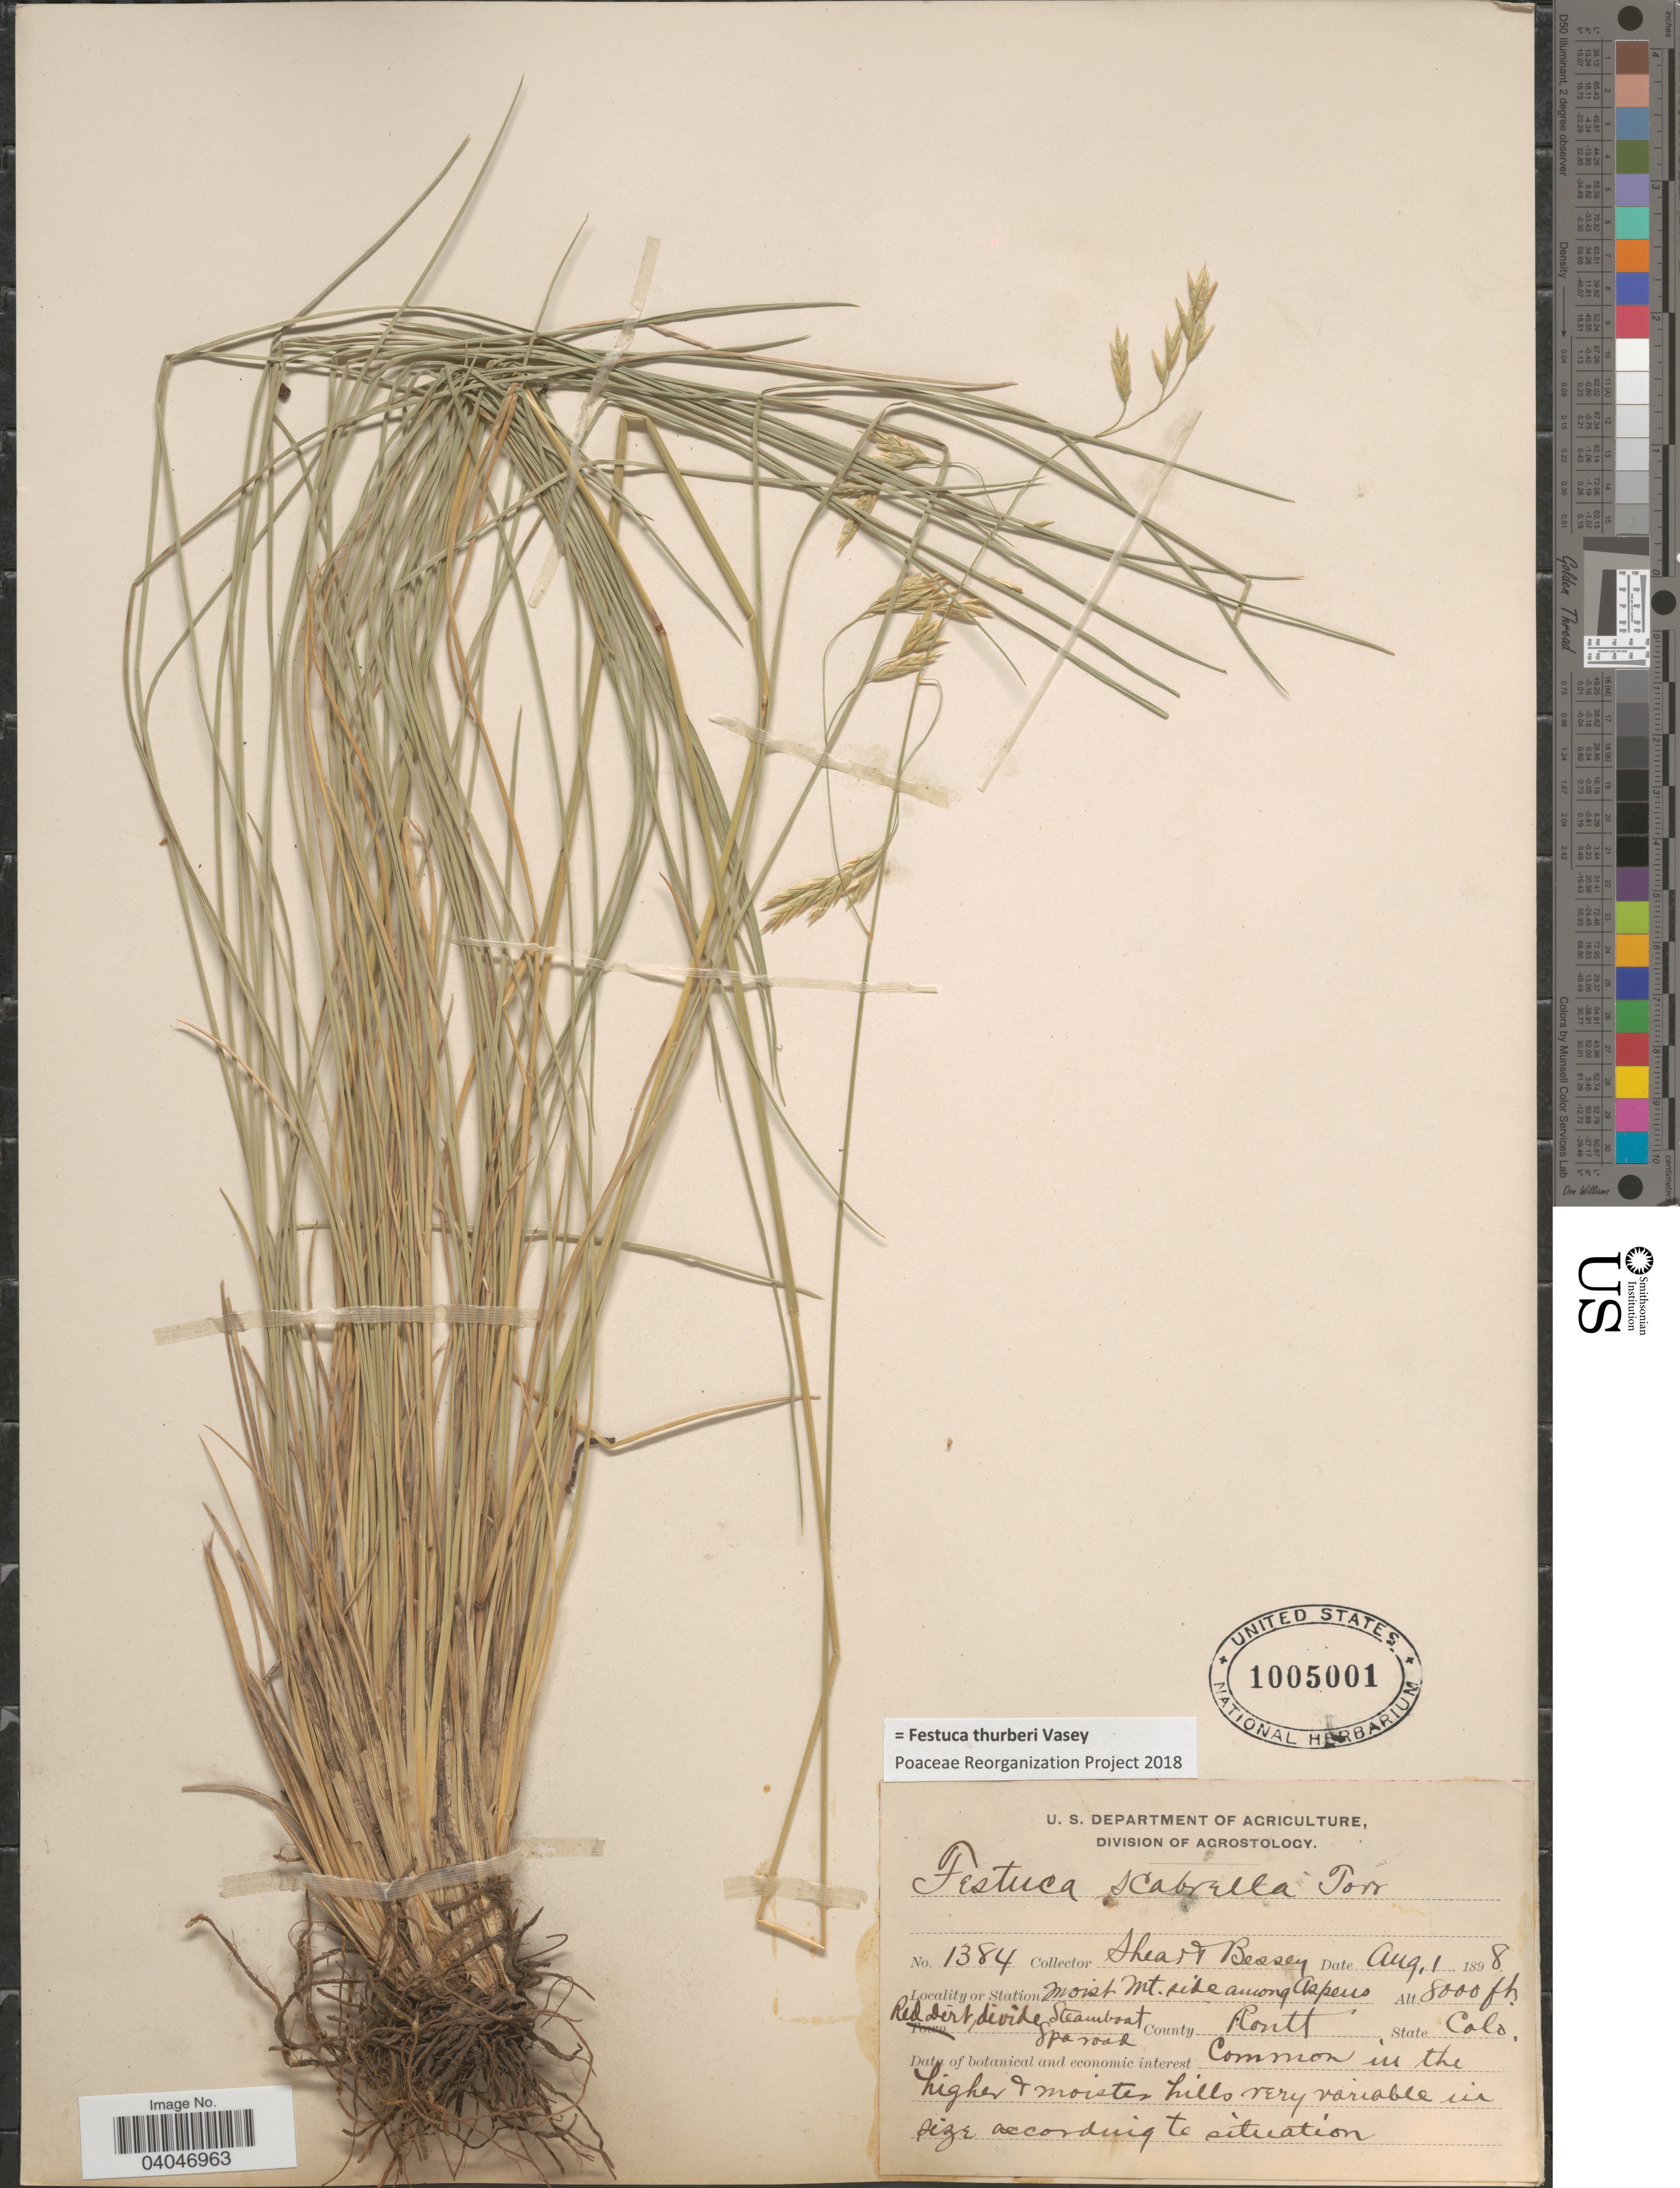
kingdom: Plantae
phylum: Tracheophyta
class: Liliopsida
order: Poales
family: Poaceae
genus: Festuca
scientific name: Festuca thurberi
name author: Vasey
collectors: -- Shear & -. Bessey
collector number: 1384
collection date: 1898-08-01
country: United States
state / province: Colorado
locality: Red Dirt divide Steamboat. Spa road. County Routt.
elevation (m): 2438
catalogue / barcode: US 1005001